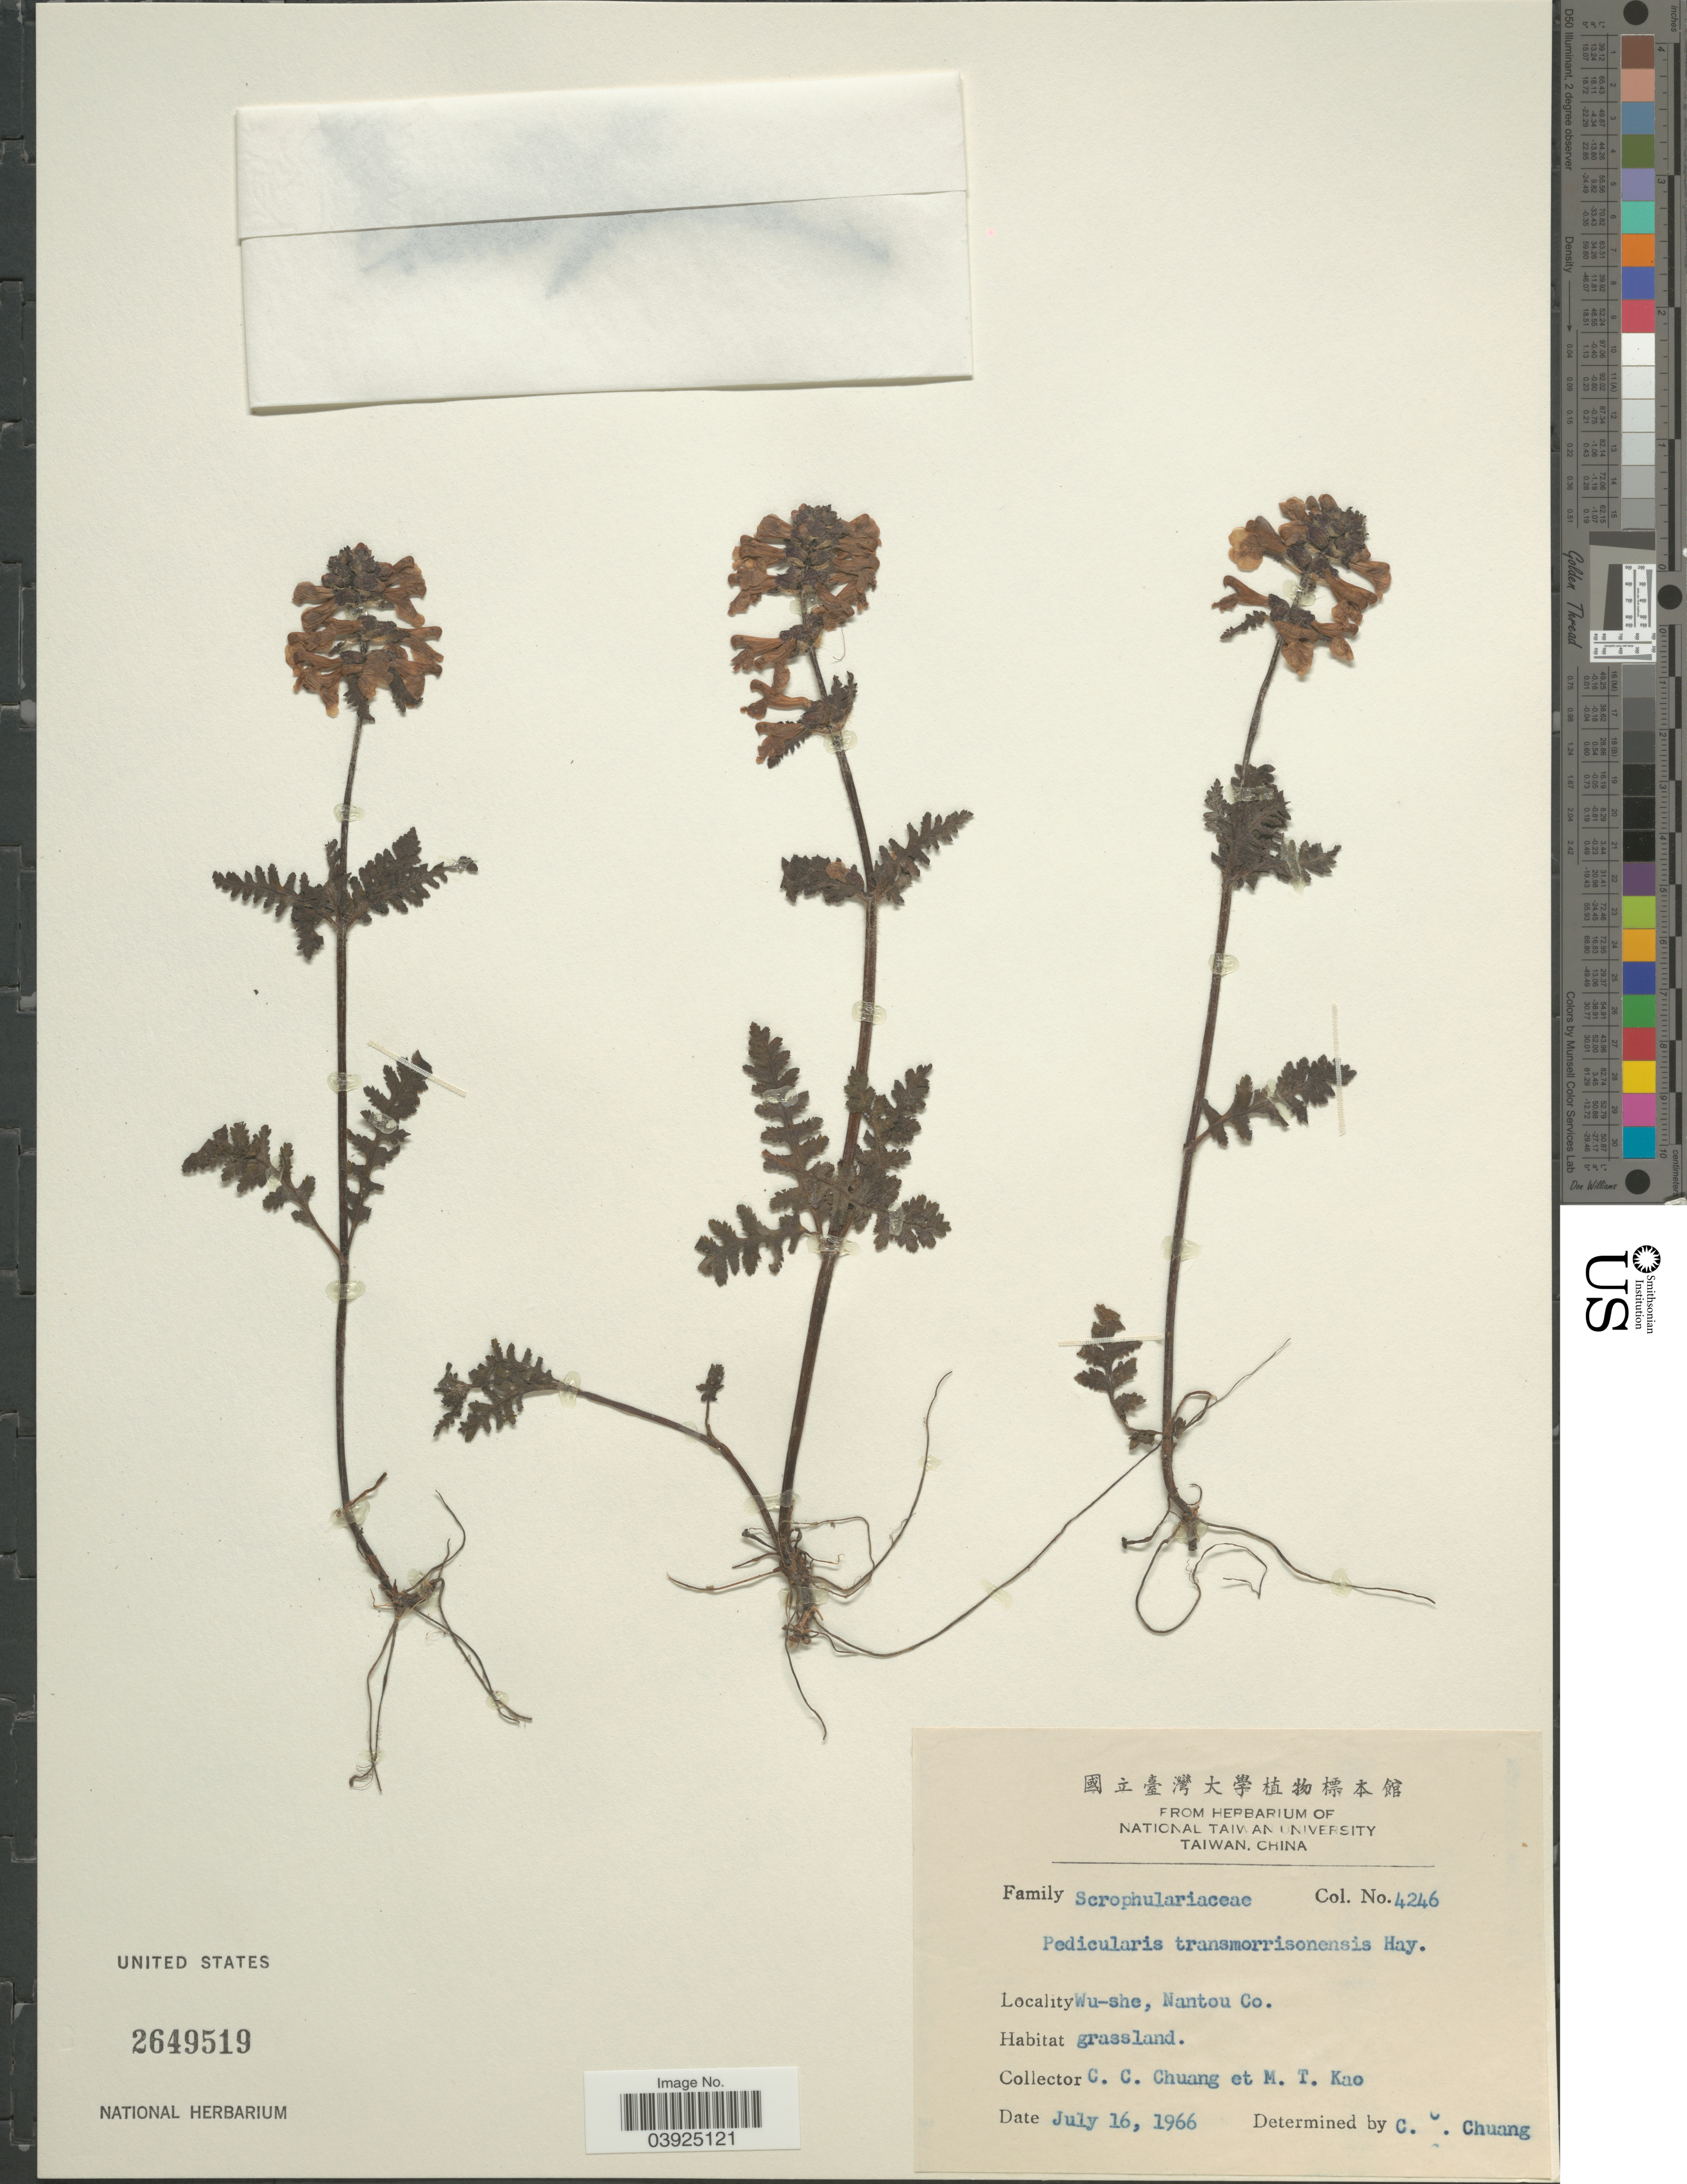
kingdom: Plantae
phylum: Tracheophyta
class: Magnoliopsida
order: Lamiales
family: Orobanchaceae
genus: Pedicularis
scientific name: Pedicularis transmorrisonensis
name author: Hayata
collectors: C. C. Chuang & M. T. Kao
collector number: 4246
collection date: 1966-07-16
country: Taiwan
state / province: Nantou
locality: Wu-she, Nantou Co.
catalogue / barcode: US 2649519